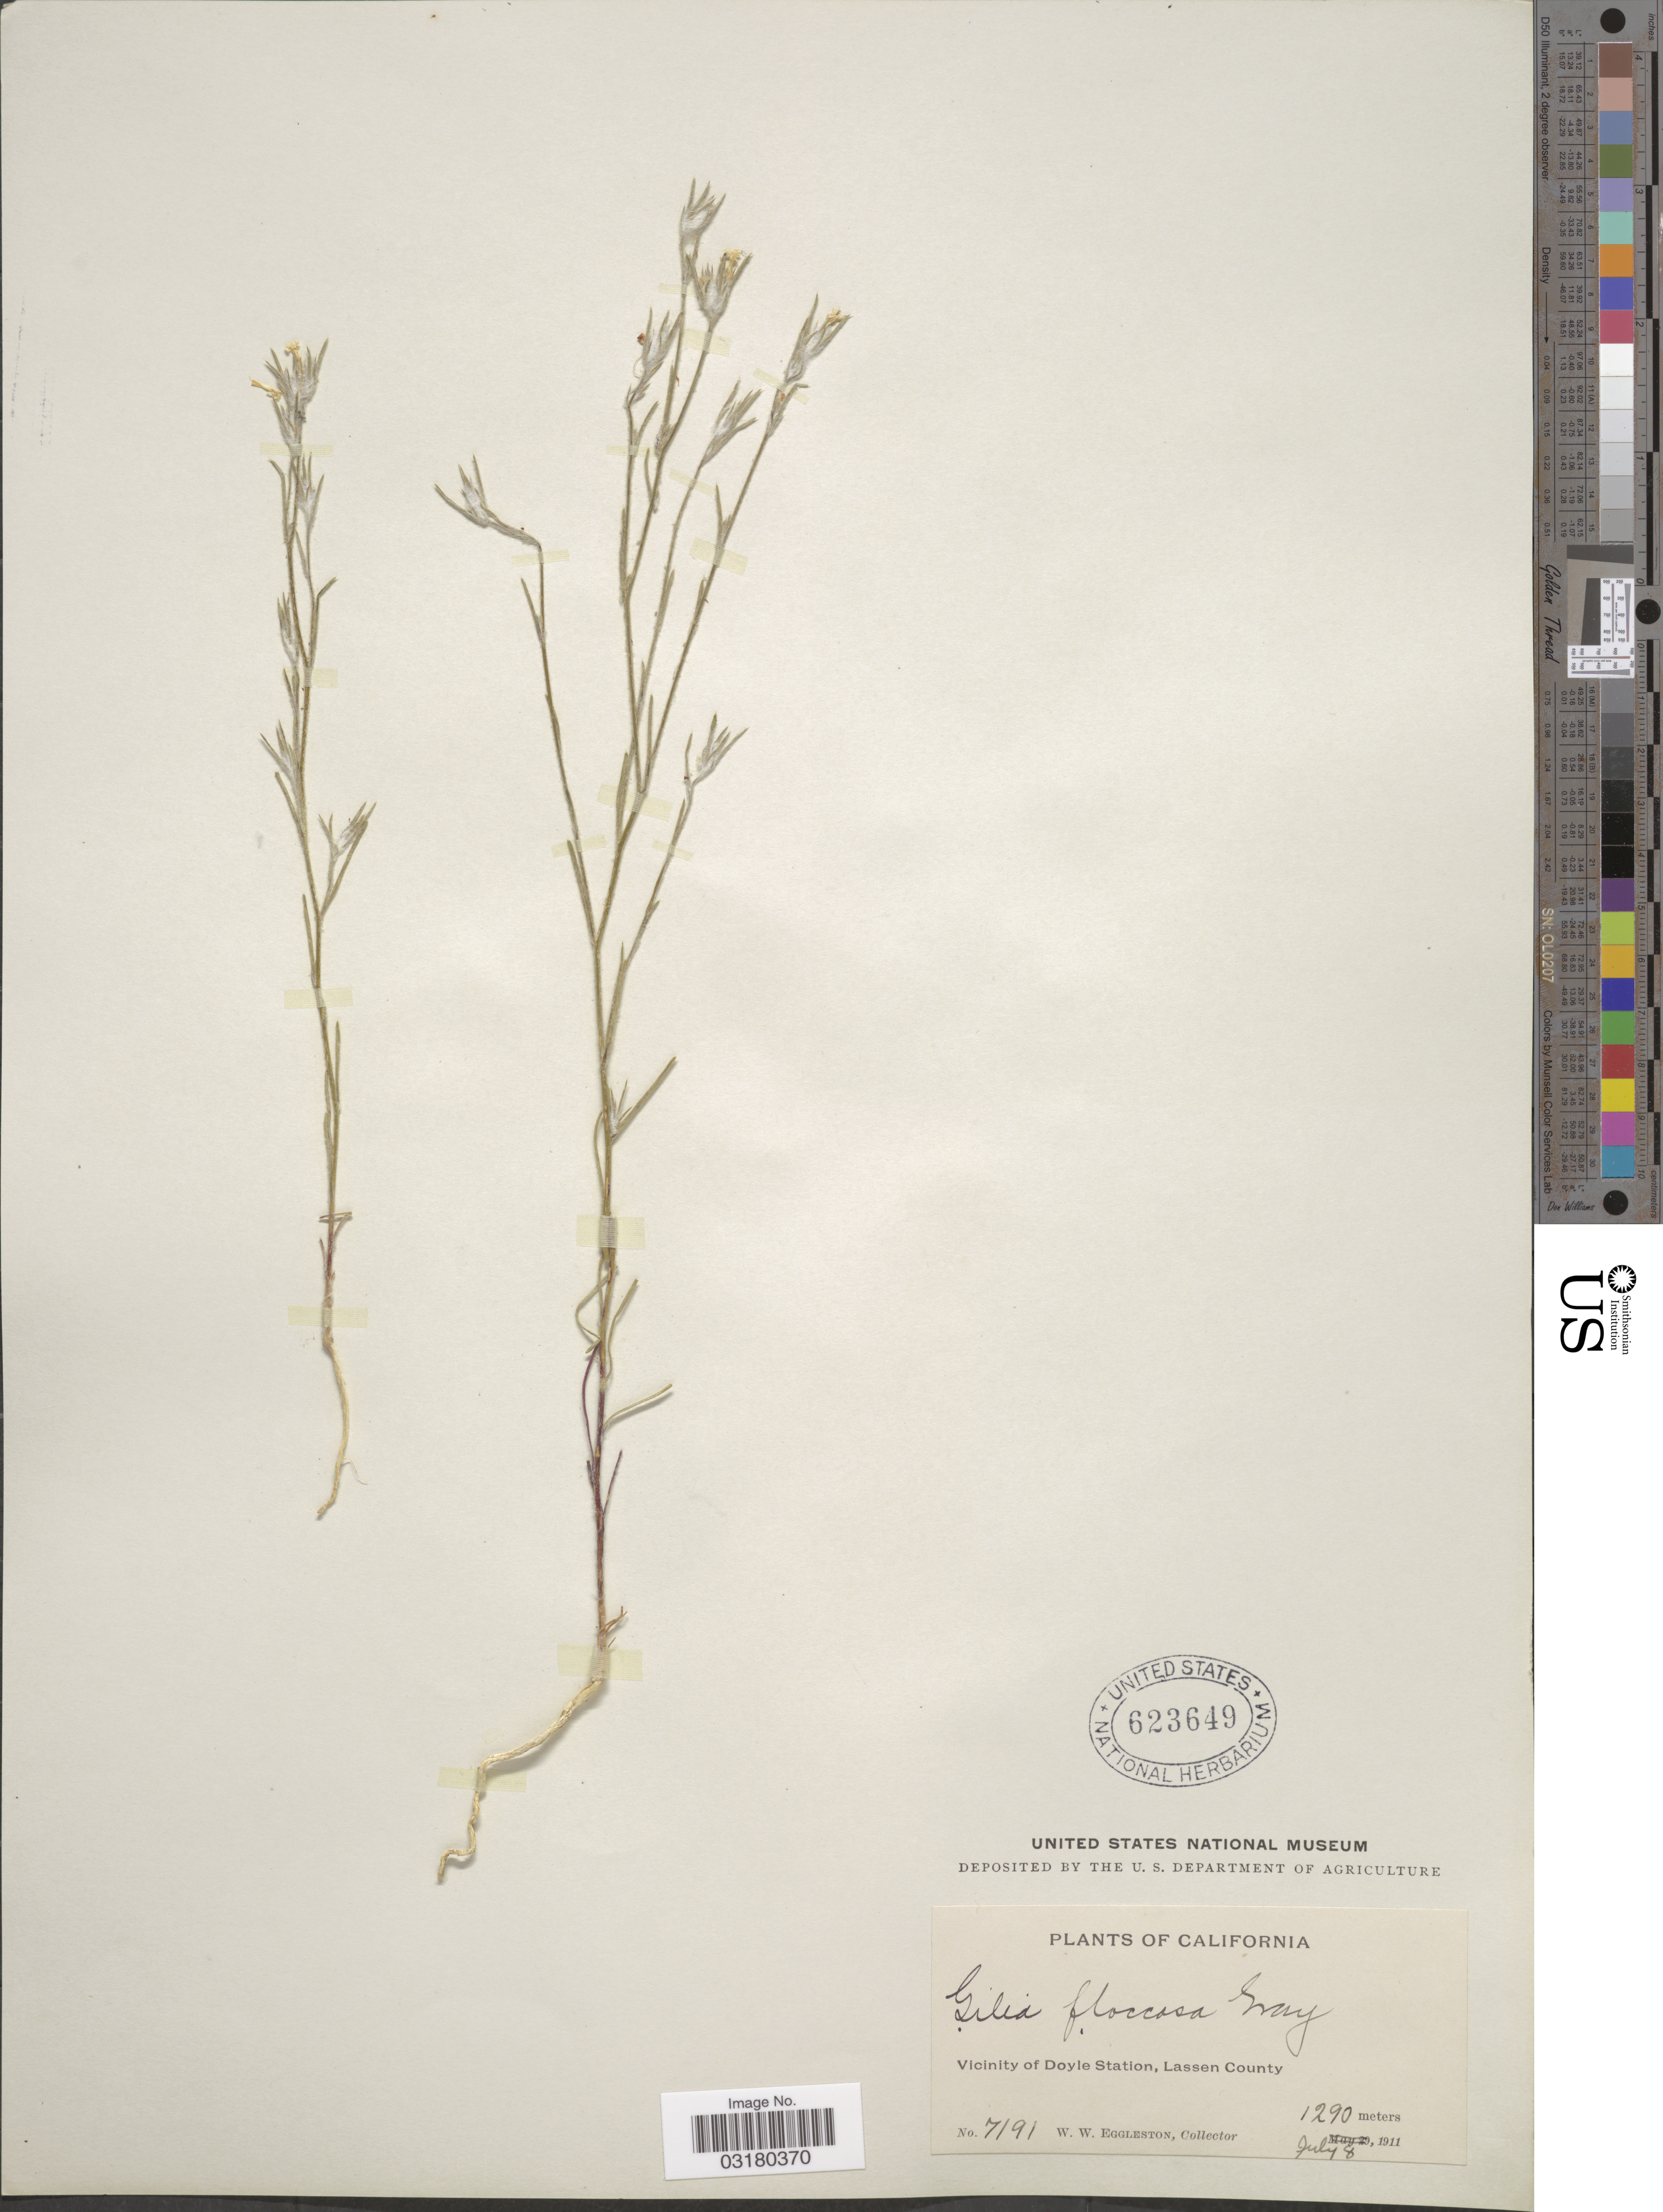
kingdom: Plantae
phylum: Tracheophyta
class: Magnoliopsida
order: Ericales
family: Polemoniaceae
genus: Eriastrum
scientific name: Eriastrum sp.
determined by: Strong, Mark T., (BOT), Smithsonian Institution - National Museum of Natural History (UNITED STATES)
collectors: W. W. Eggleston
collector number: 7191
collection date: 1911-07-08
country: United States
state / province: California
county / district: Lassen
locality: Vicinity of Doyle Station, Lassen County.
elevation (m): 1290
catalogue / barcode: US 623649